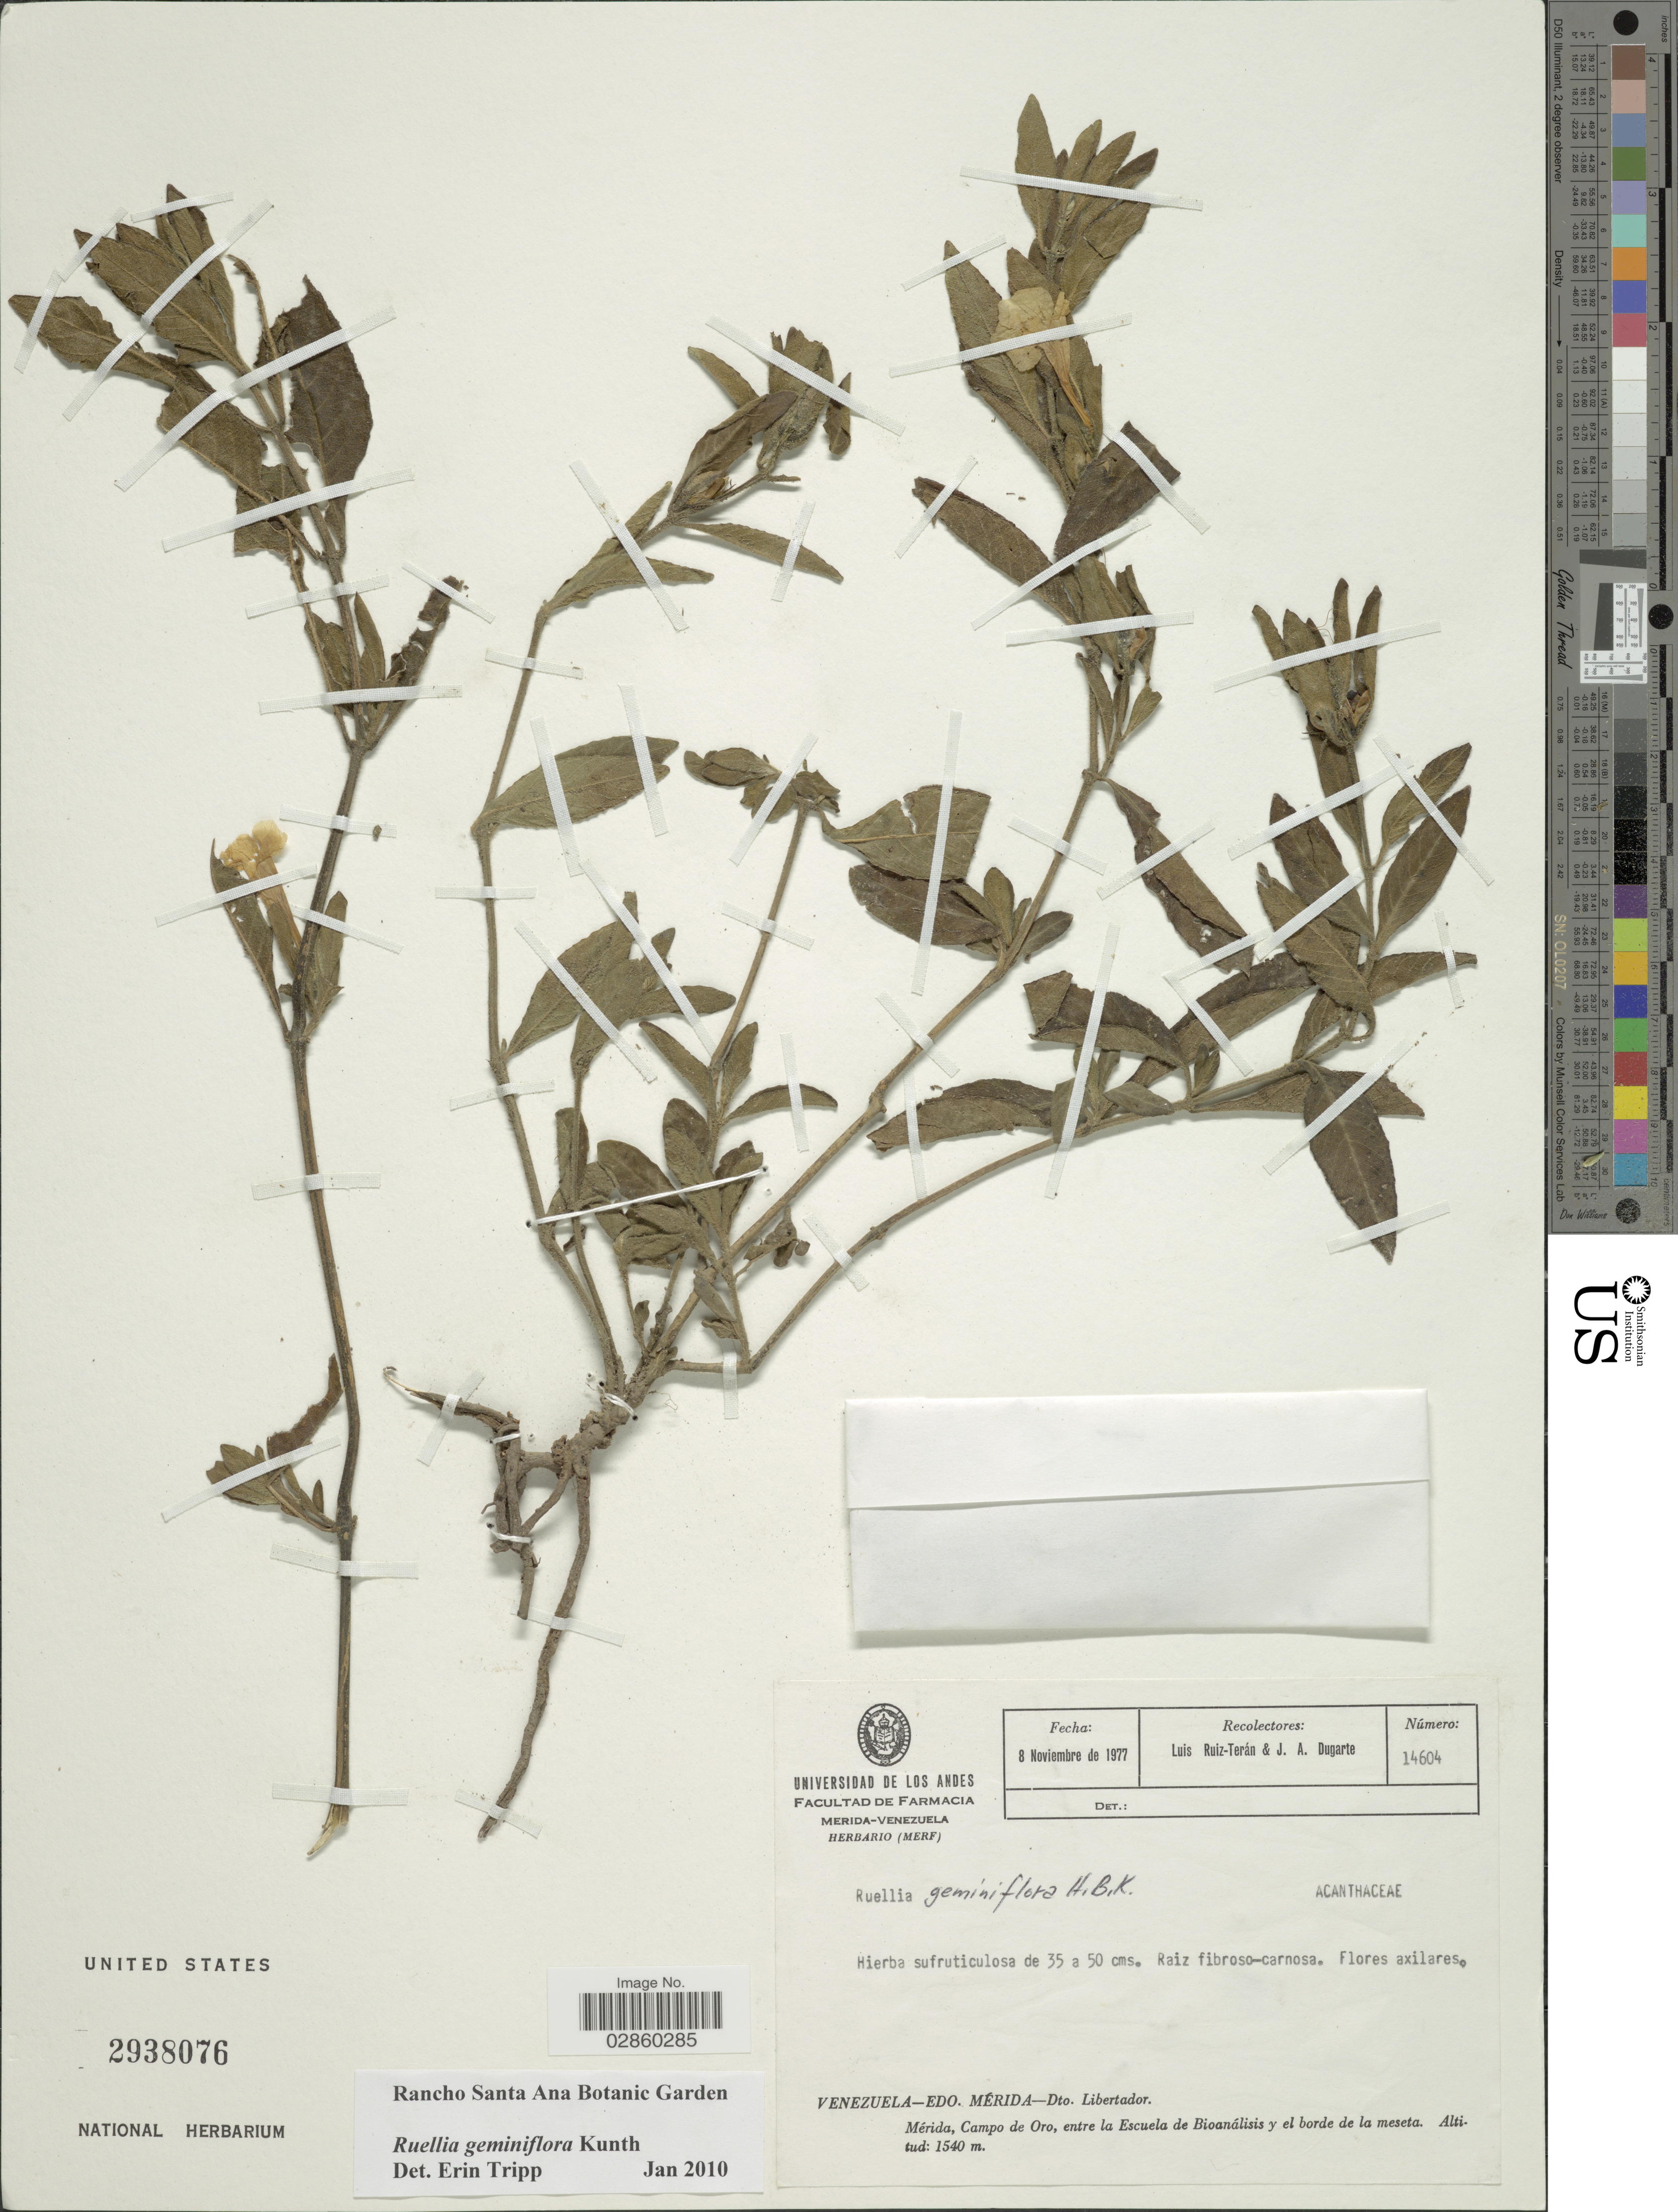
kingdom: Plantae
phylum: Tracheophyta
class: Magnoliopsida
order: Lamiales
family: Acanthaceae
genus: Ruellia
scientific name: Ruellia geminiflora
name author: Kunth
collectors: L. E. Ruíz-Terán & J. Dugarte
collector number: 14604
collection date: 1977-11-08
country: Venezuela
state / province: Mérida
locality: Dto. Libertador, Mérida, Campo de Oro, entre la Escuela de Bioanálisis y el borde de la meseta.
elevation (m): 1540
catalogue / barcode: US 2938076